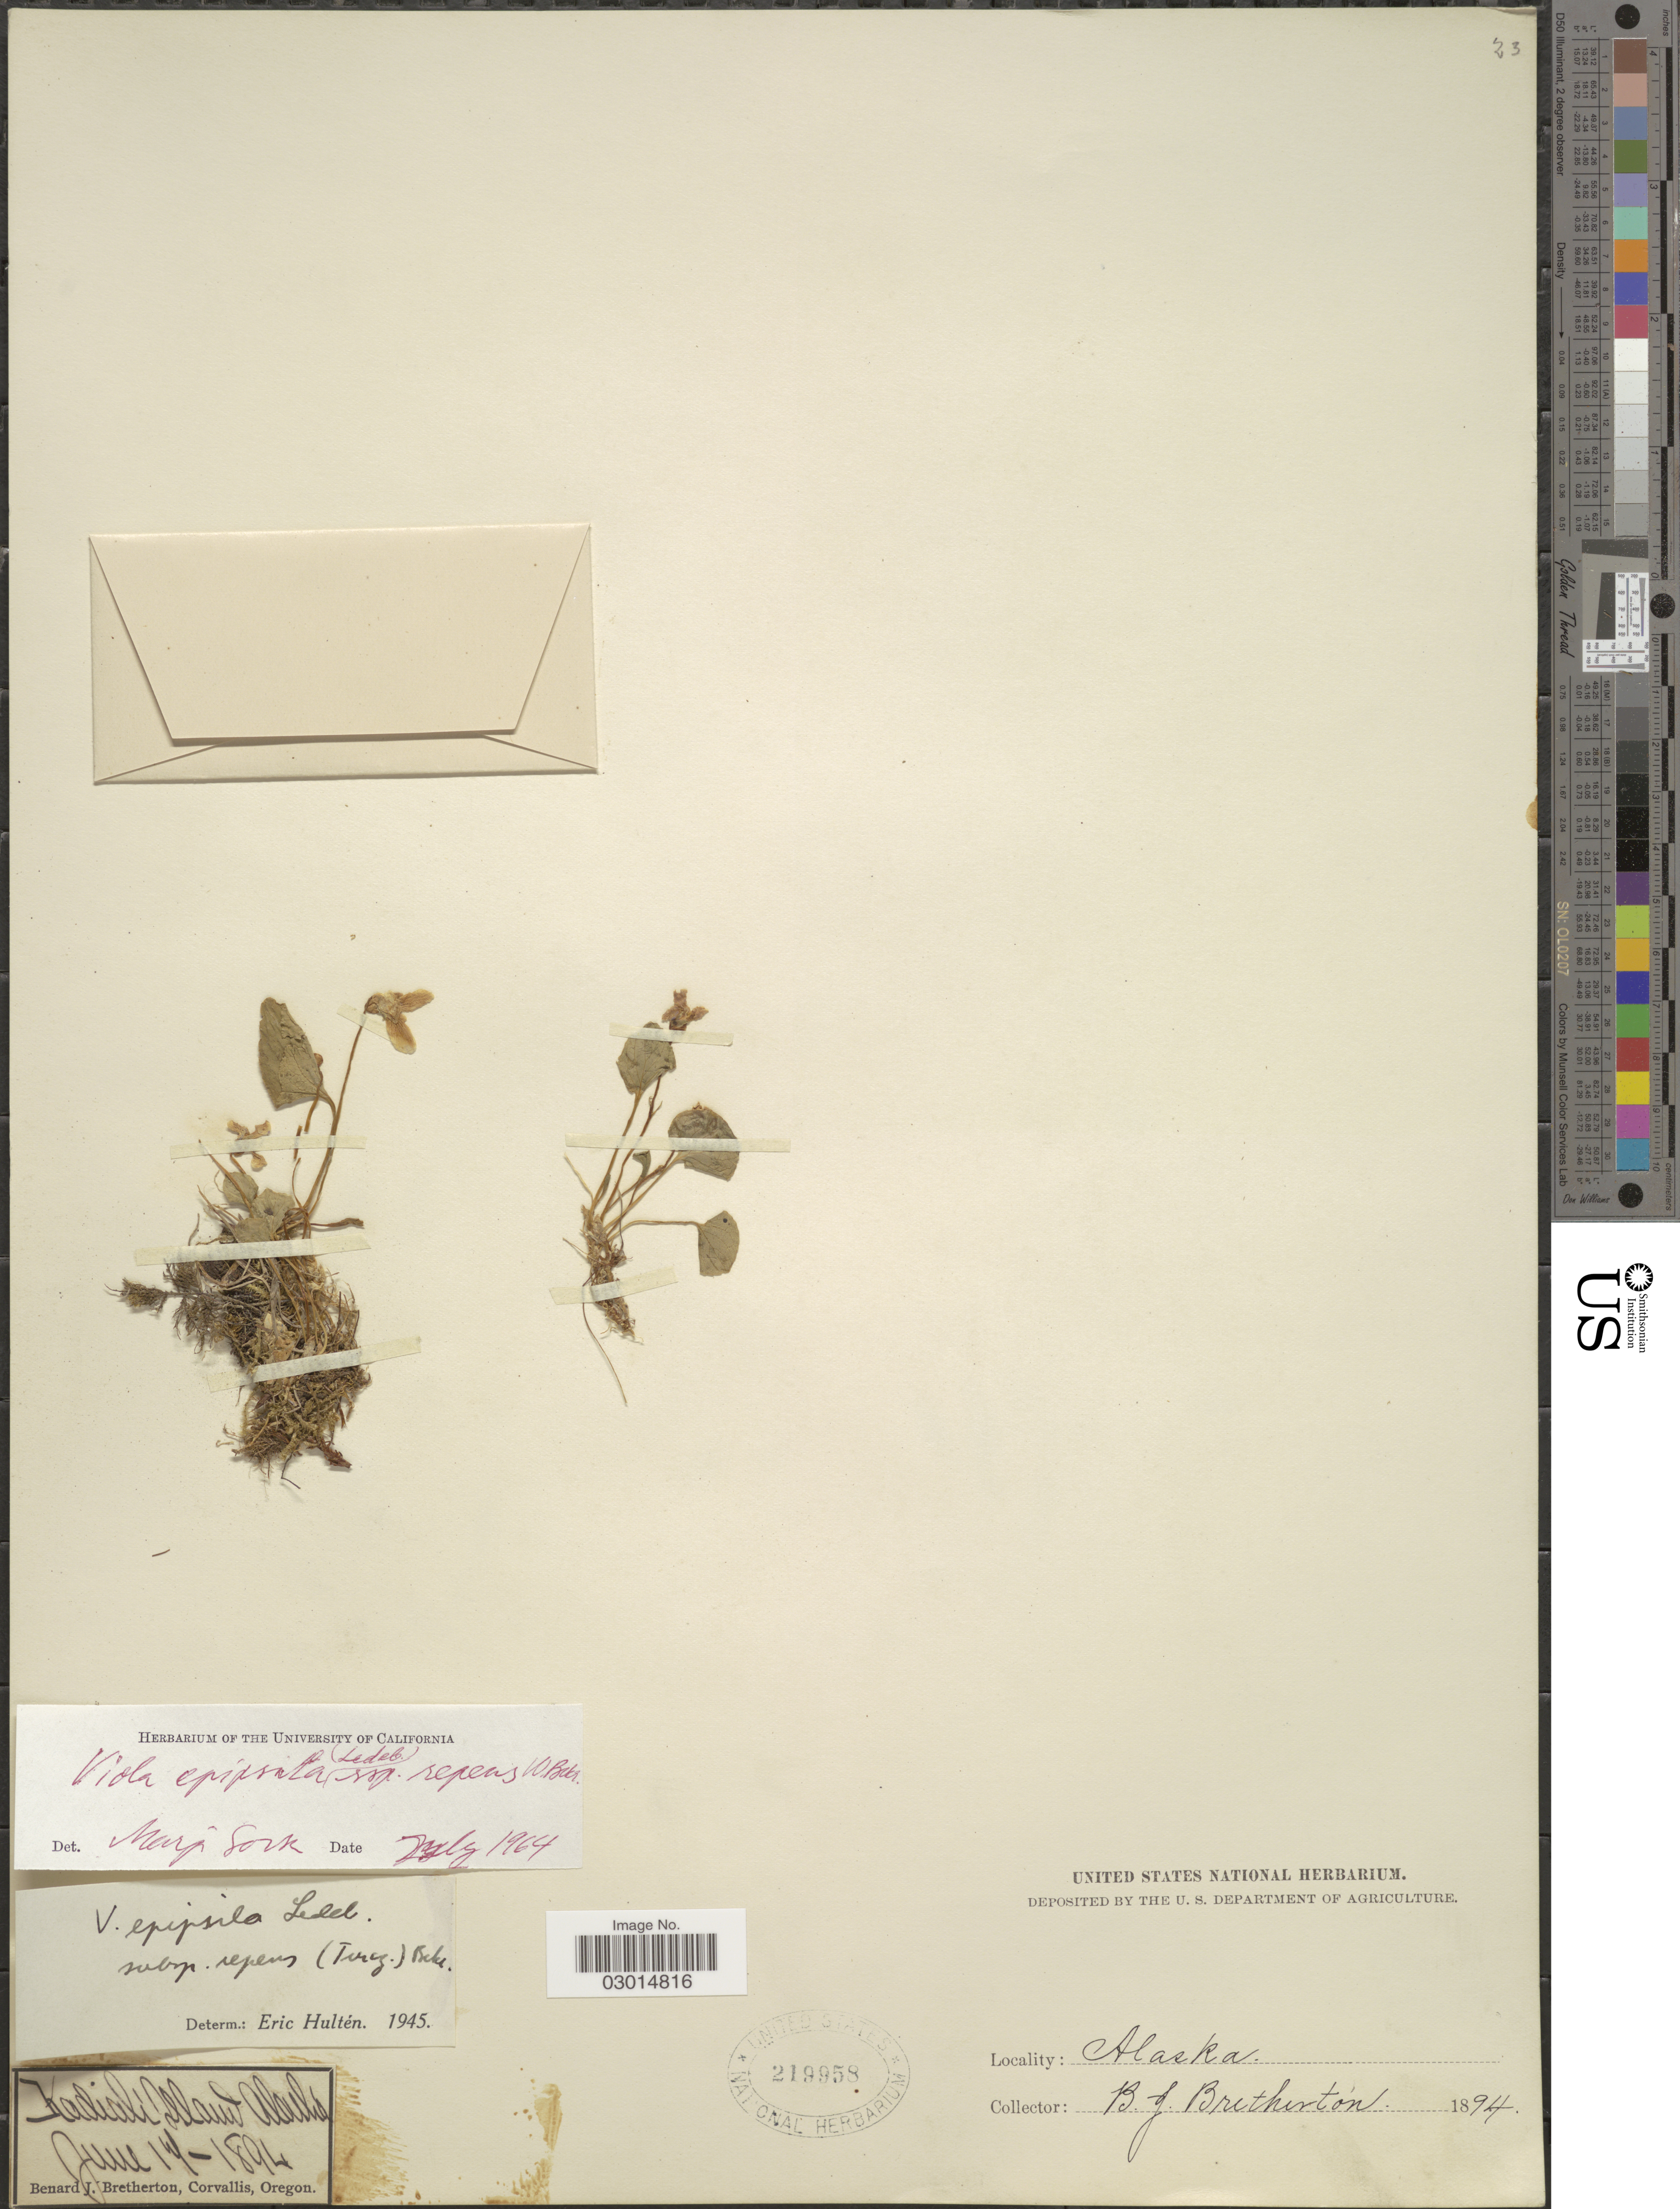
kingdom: Plantae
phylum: Tracheophyta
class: Magnoliopsida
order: Malpighiales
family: Violaceae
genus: Viola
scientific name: Viola epipsila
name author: Ledeb.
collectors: B. Bretherton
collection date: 1894-06-14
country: United States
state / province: Alaska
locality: Kodiak Island.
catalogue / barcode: US 219958